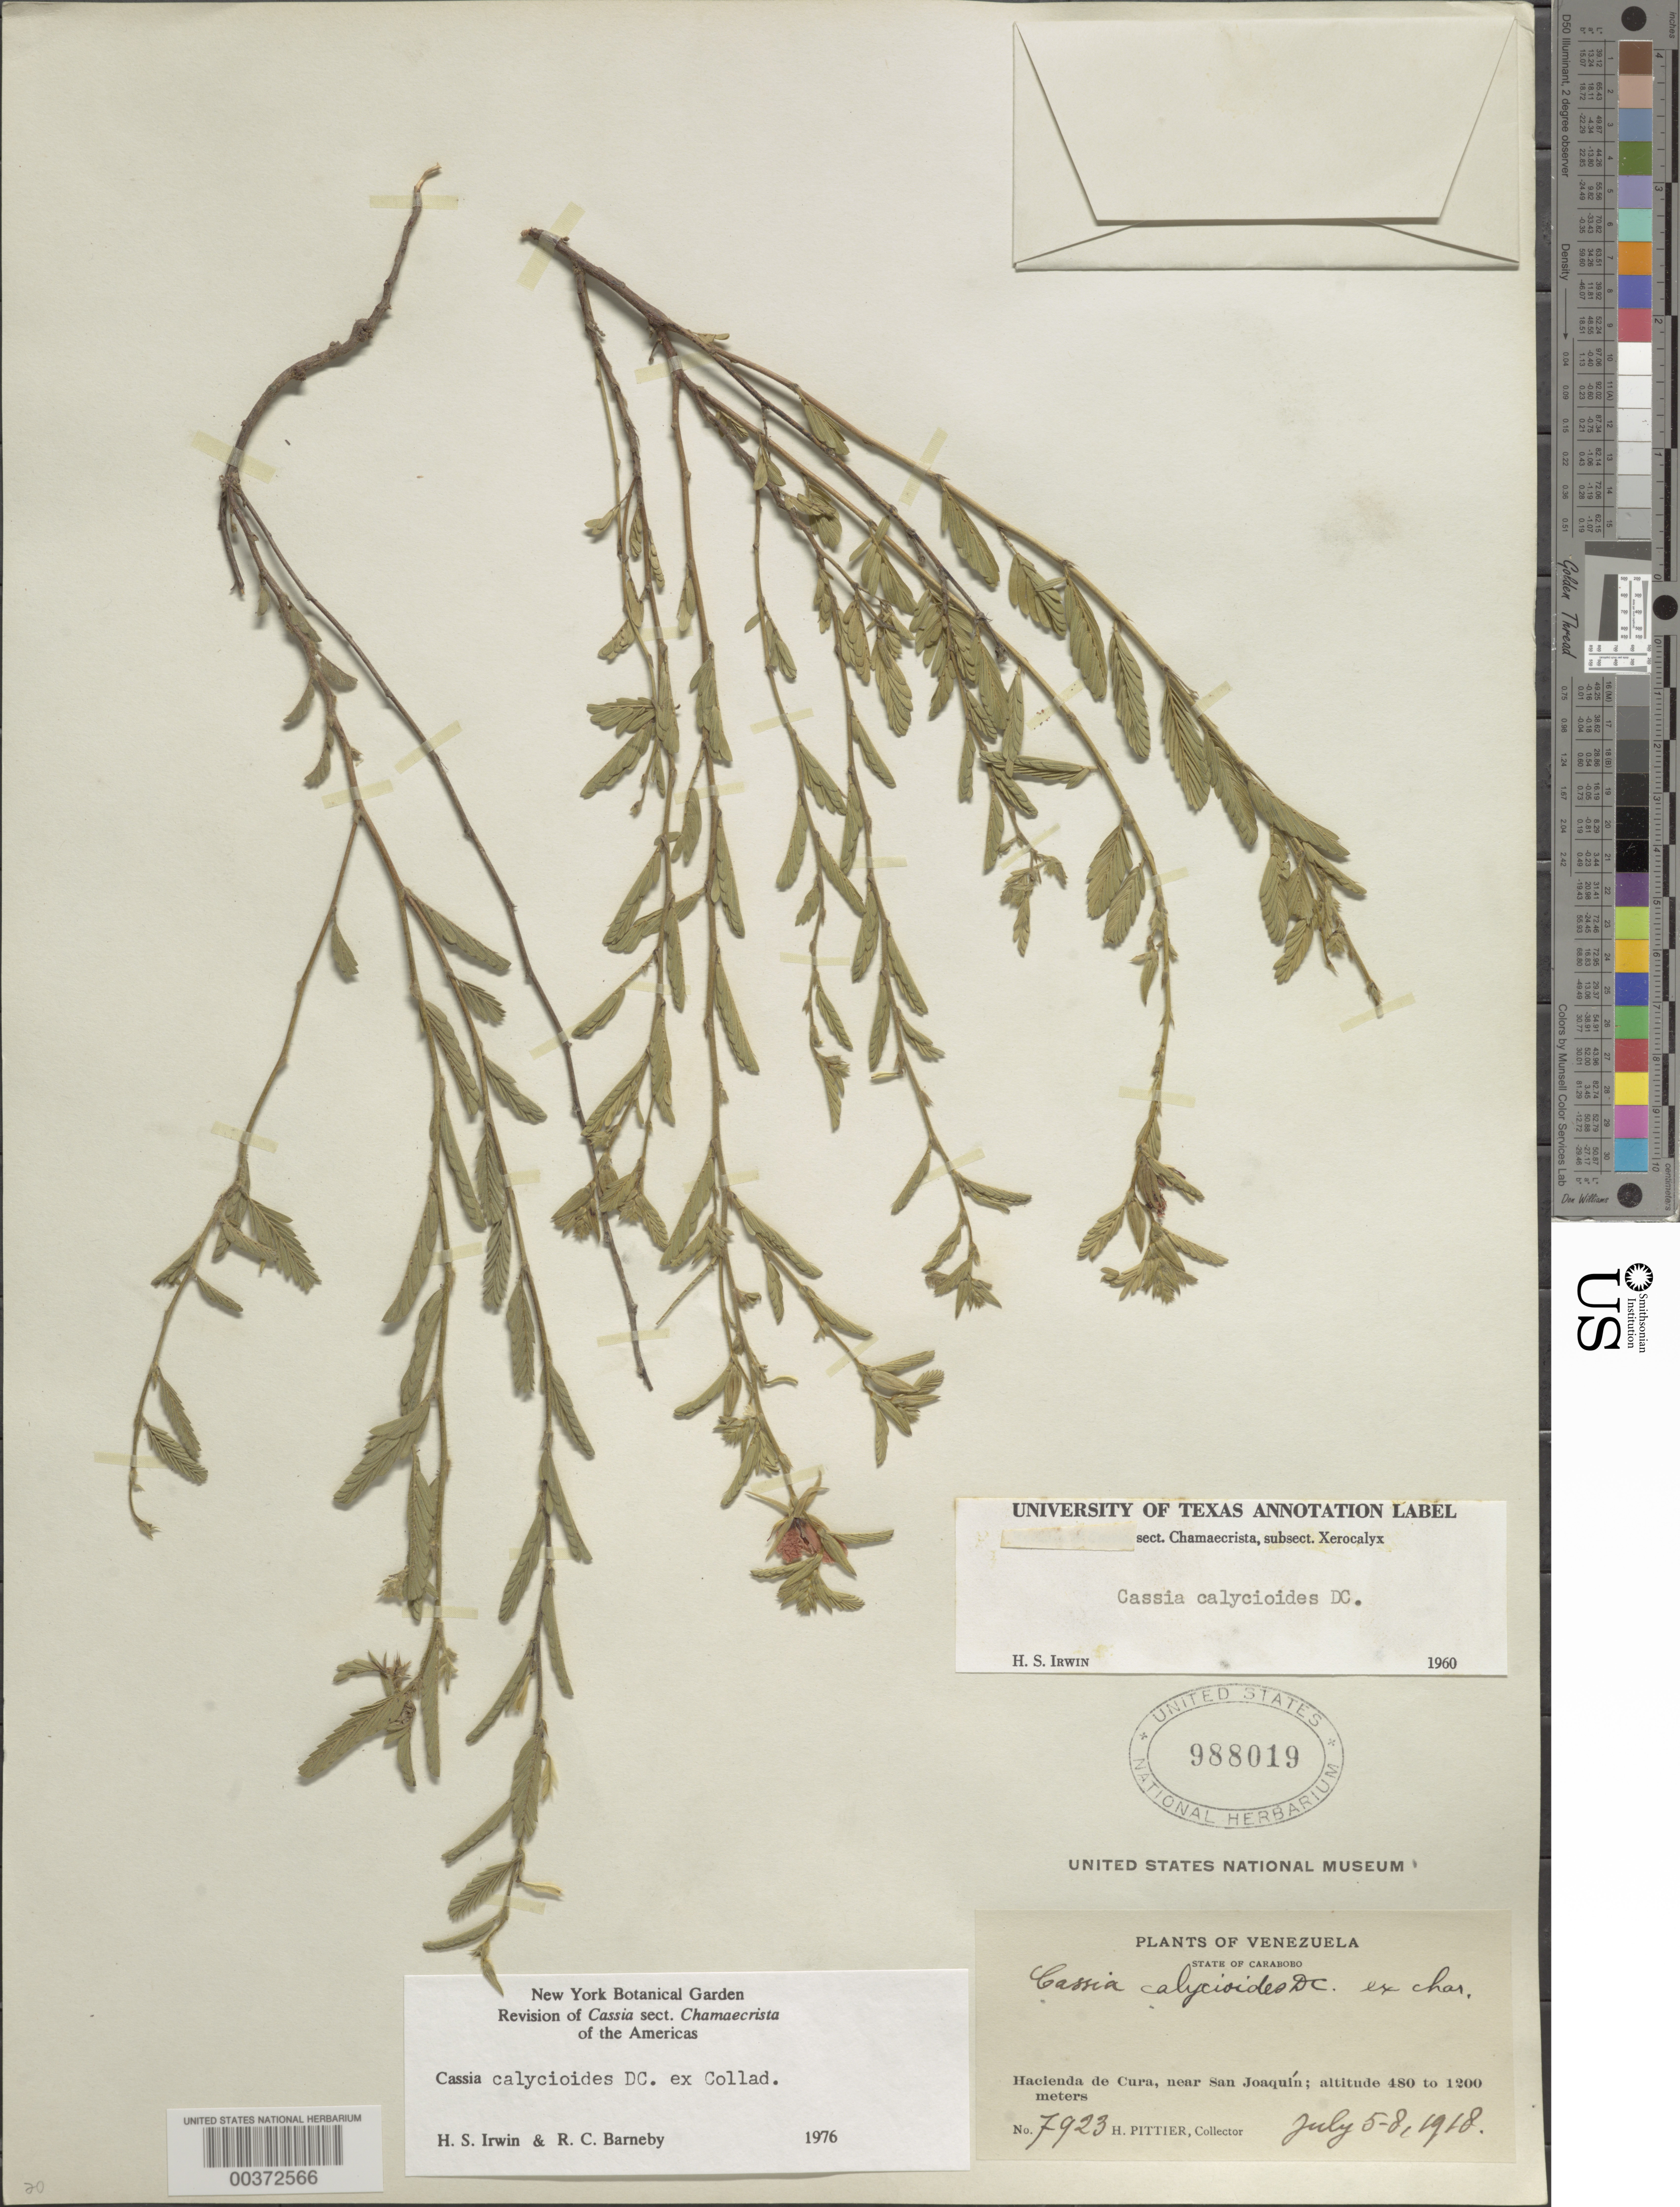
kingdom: Plantae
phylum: Tracheophyta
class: Magnoliopsida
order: Fabales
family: Fabaceae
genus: Chamaecrista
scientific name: Chamaecrista calycioides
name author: (Collad.) Greene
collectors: H. F. Pittier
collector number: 7923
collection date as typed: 05 Jul 1918 to 08 Jul 1918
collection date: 1918-07-05/1918-07-08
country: Venezuela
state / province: Carabobo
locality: Hacienda de cura, near san joaquin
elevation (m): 480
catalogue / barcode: US 988019